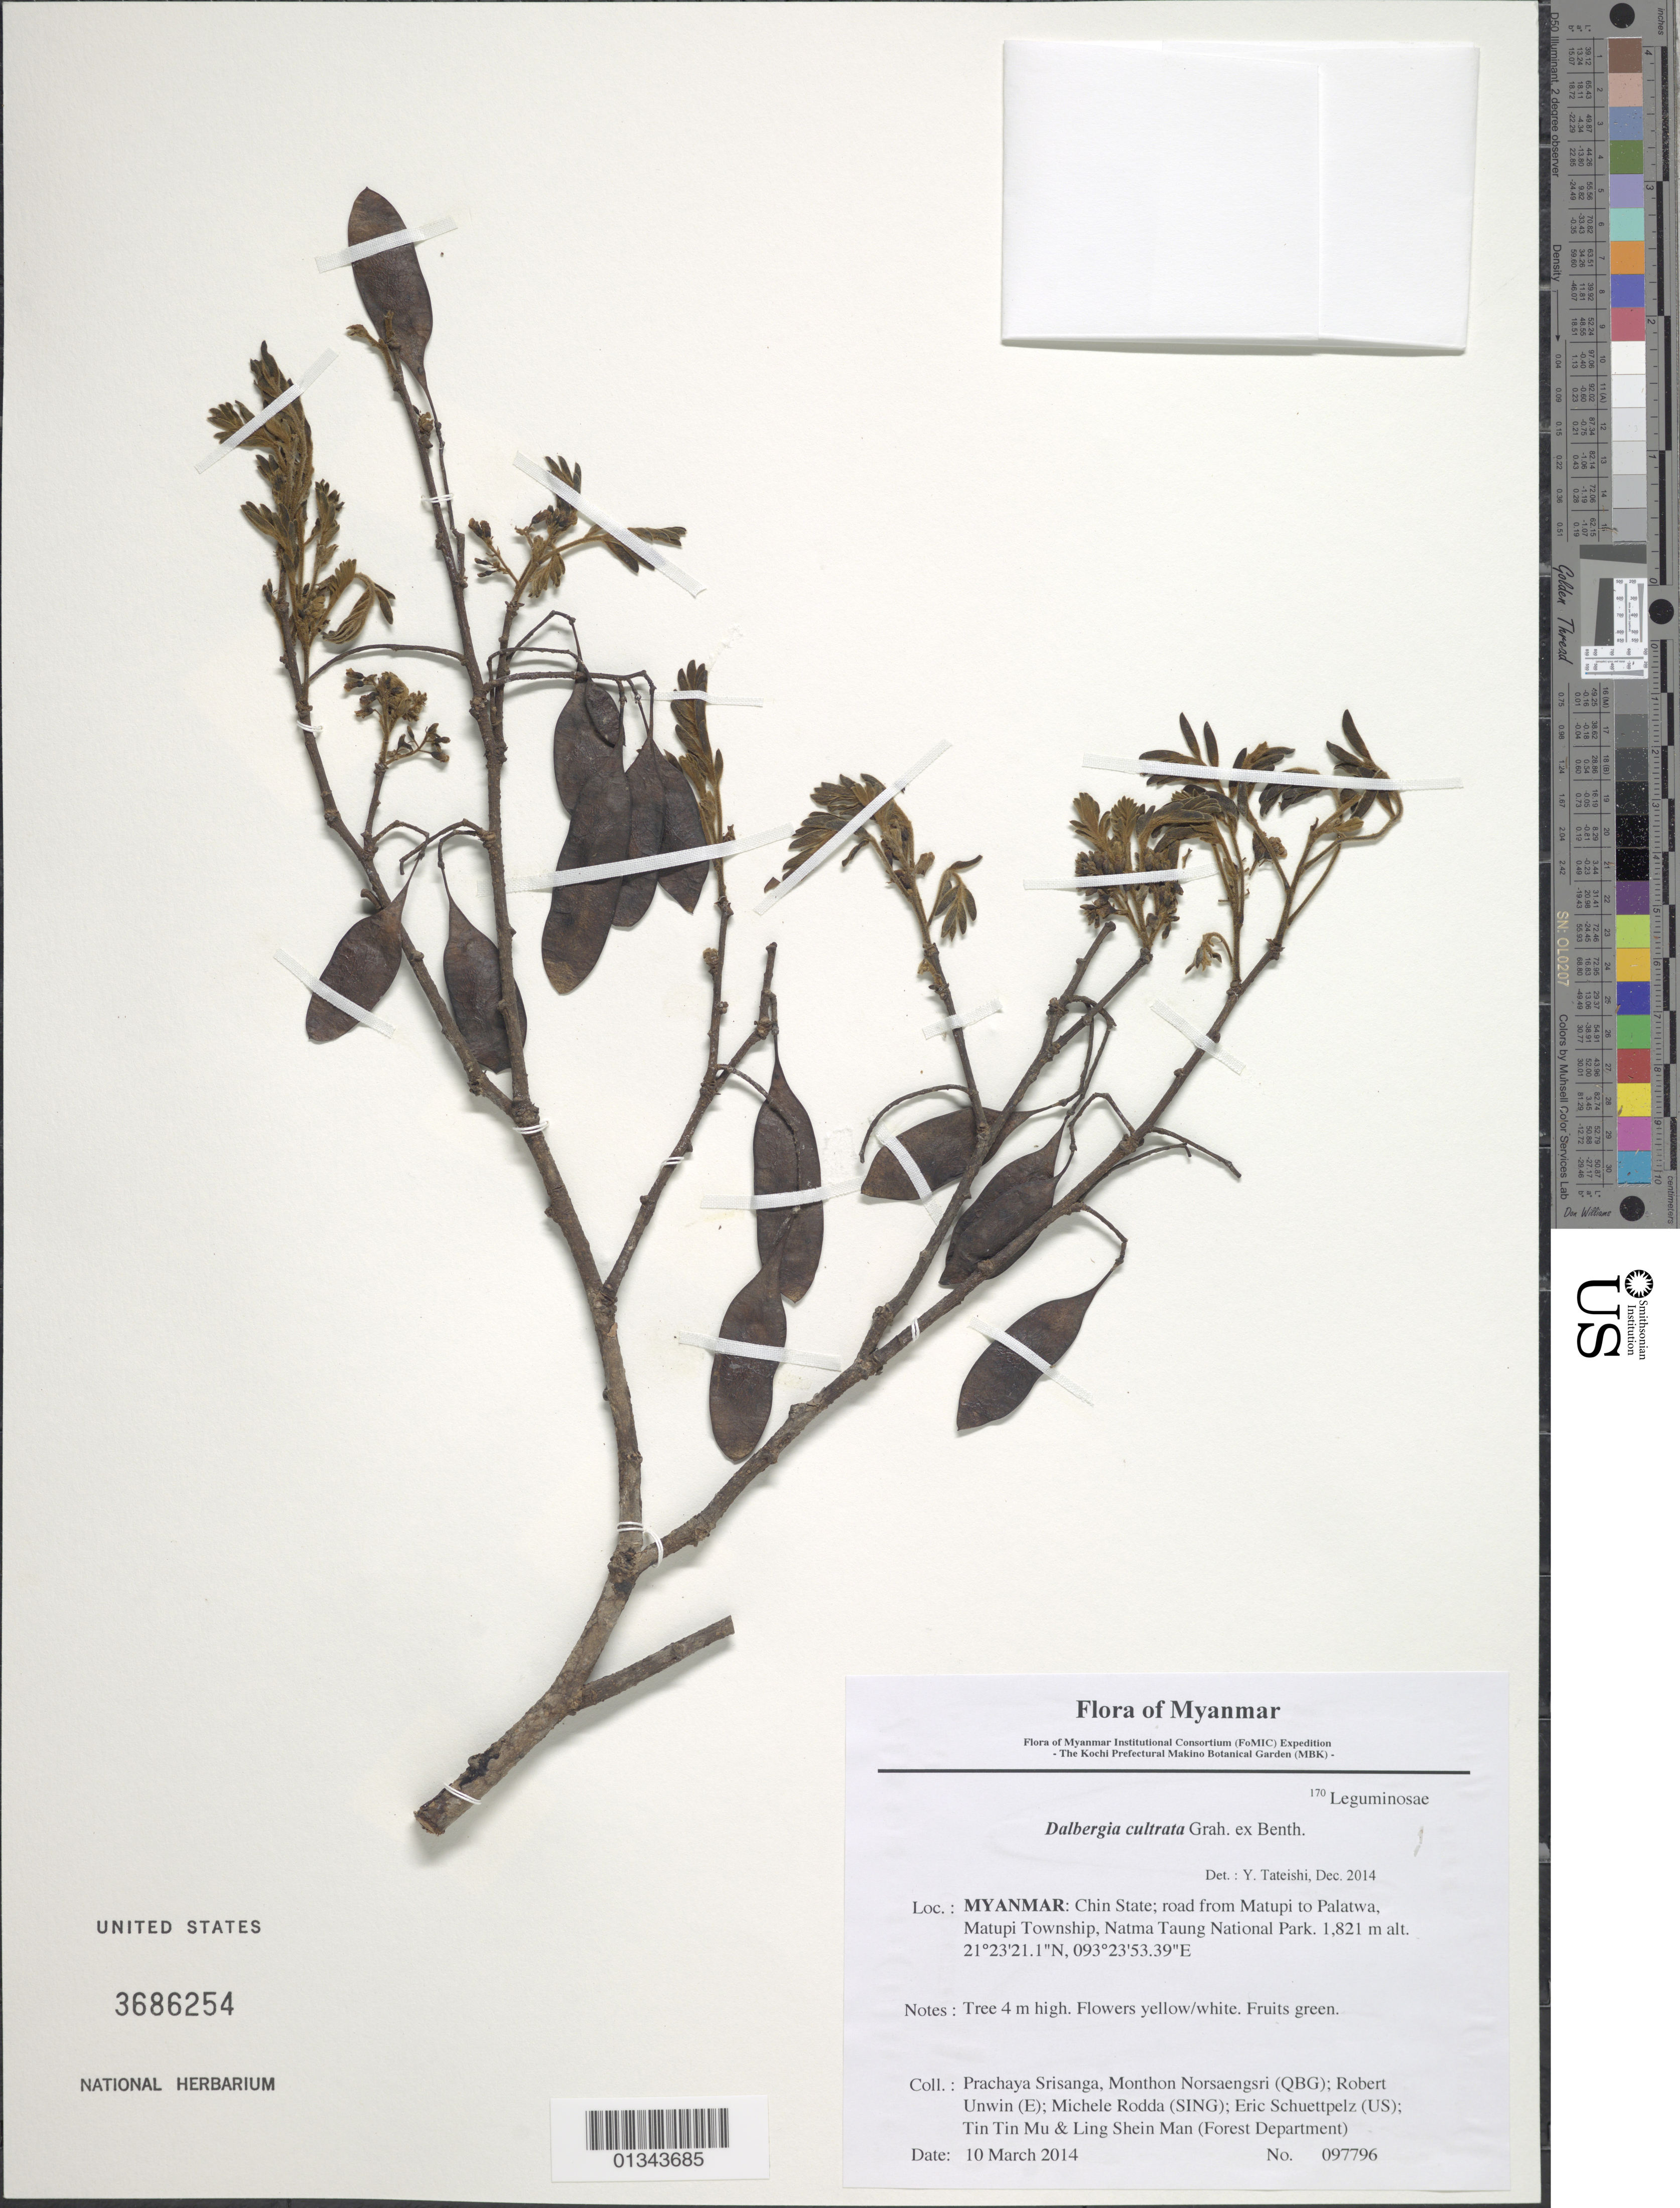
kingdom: Plantae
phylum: Tracheophyta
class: Magnoliopsida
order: Fabales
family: Fabaceae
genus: Dalbergia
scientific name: Dalbergia cultrata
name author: Graham ex Benth.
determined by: Baba, Y.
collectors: P. Srisanga, M. Norsaengsri, R. Unwin, M. Rodda, E. Schuettpelz, Tin Tin Mu & Ling Shein Man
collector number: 97796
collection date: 2014-03-10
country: Myanmar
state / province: Chin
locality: Road from Matupi to Palatwa, Matupi Township, Natma Taung National Park.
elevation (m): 1821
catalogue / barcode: US 3686254